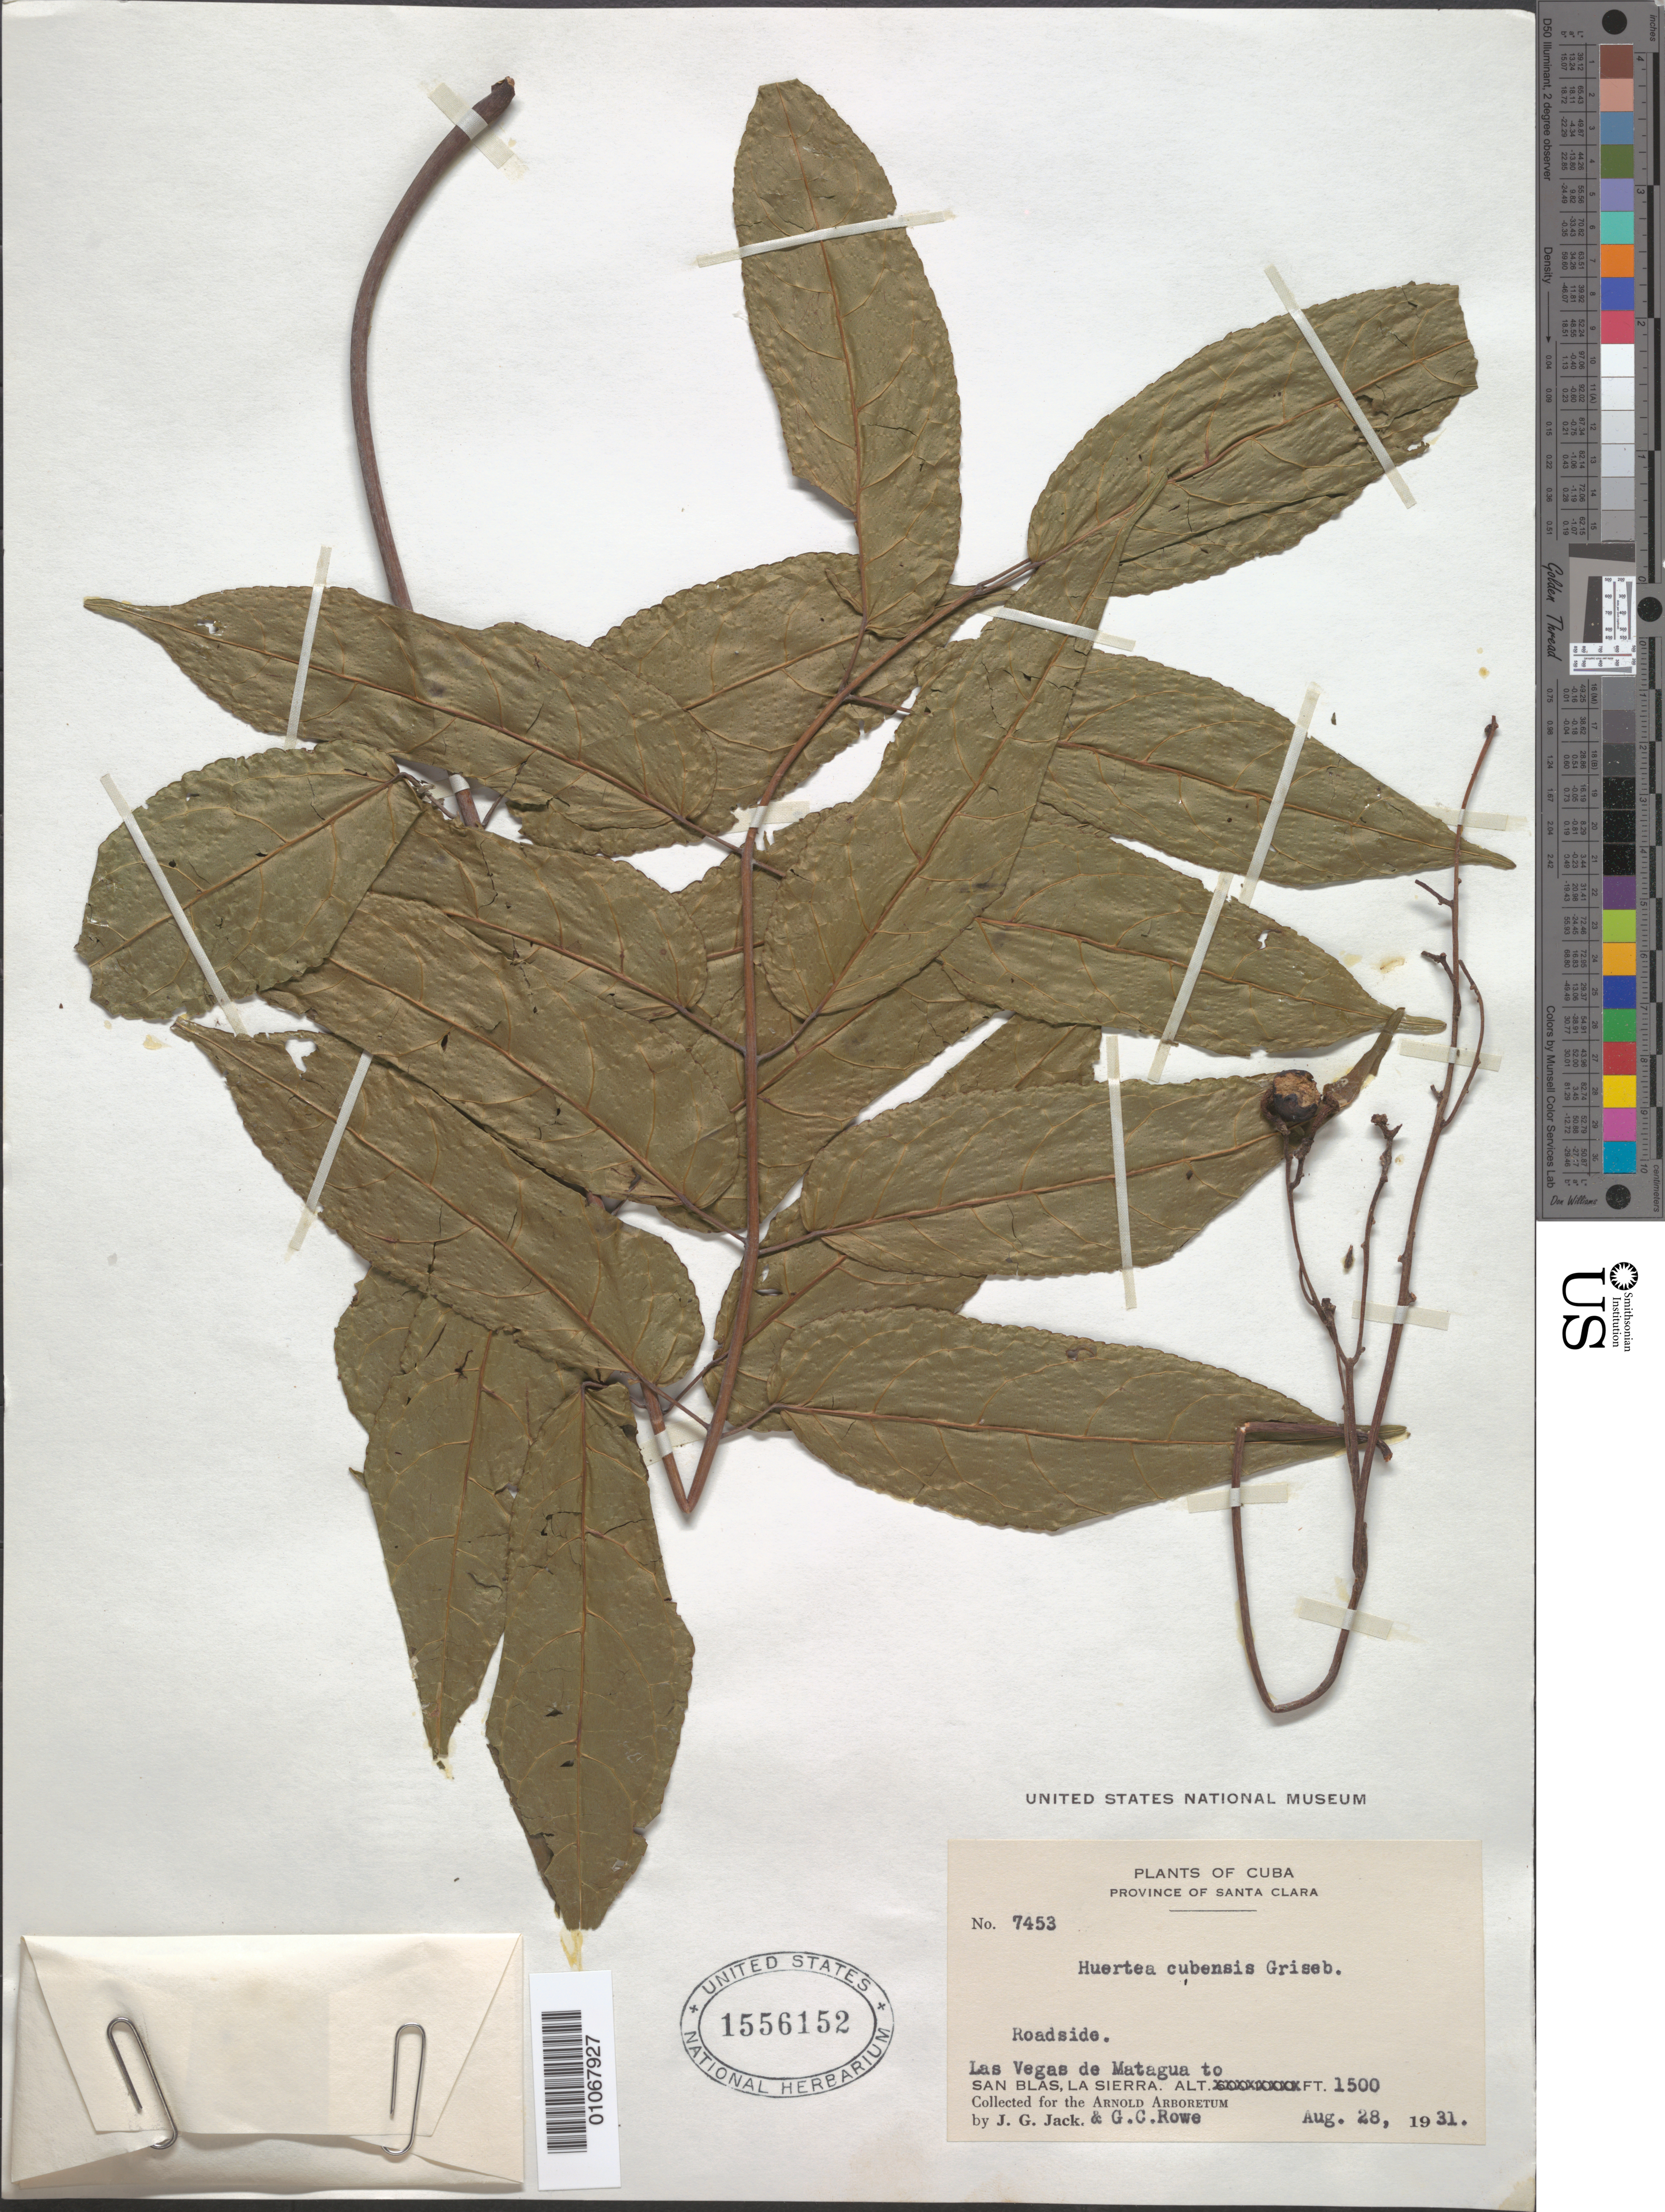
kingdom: Plantae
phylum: Tracheophyta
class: Magnoliopsida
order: Huerteales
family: Tapisciaceae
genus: Huertea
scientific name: Huertea cubensis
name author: Griseb.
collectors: J. G. Jack & G. Rowe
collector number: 7453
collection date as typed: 28 Aug 1931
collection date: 1931-08-28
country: Cuba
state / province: Villa Clara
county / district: Santa Clara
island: Cuba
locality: Las Vegas de Matagua to San Blas, La Sierra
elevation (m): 457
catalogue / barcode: US 1556152